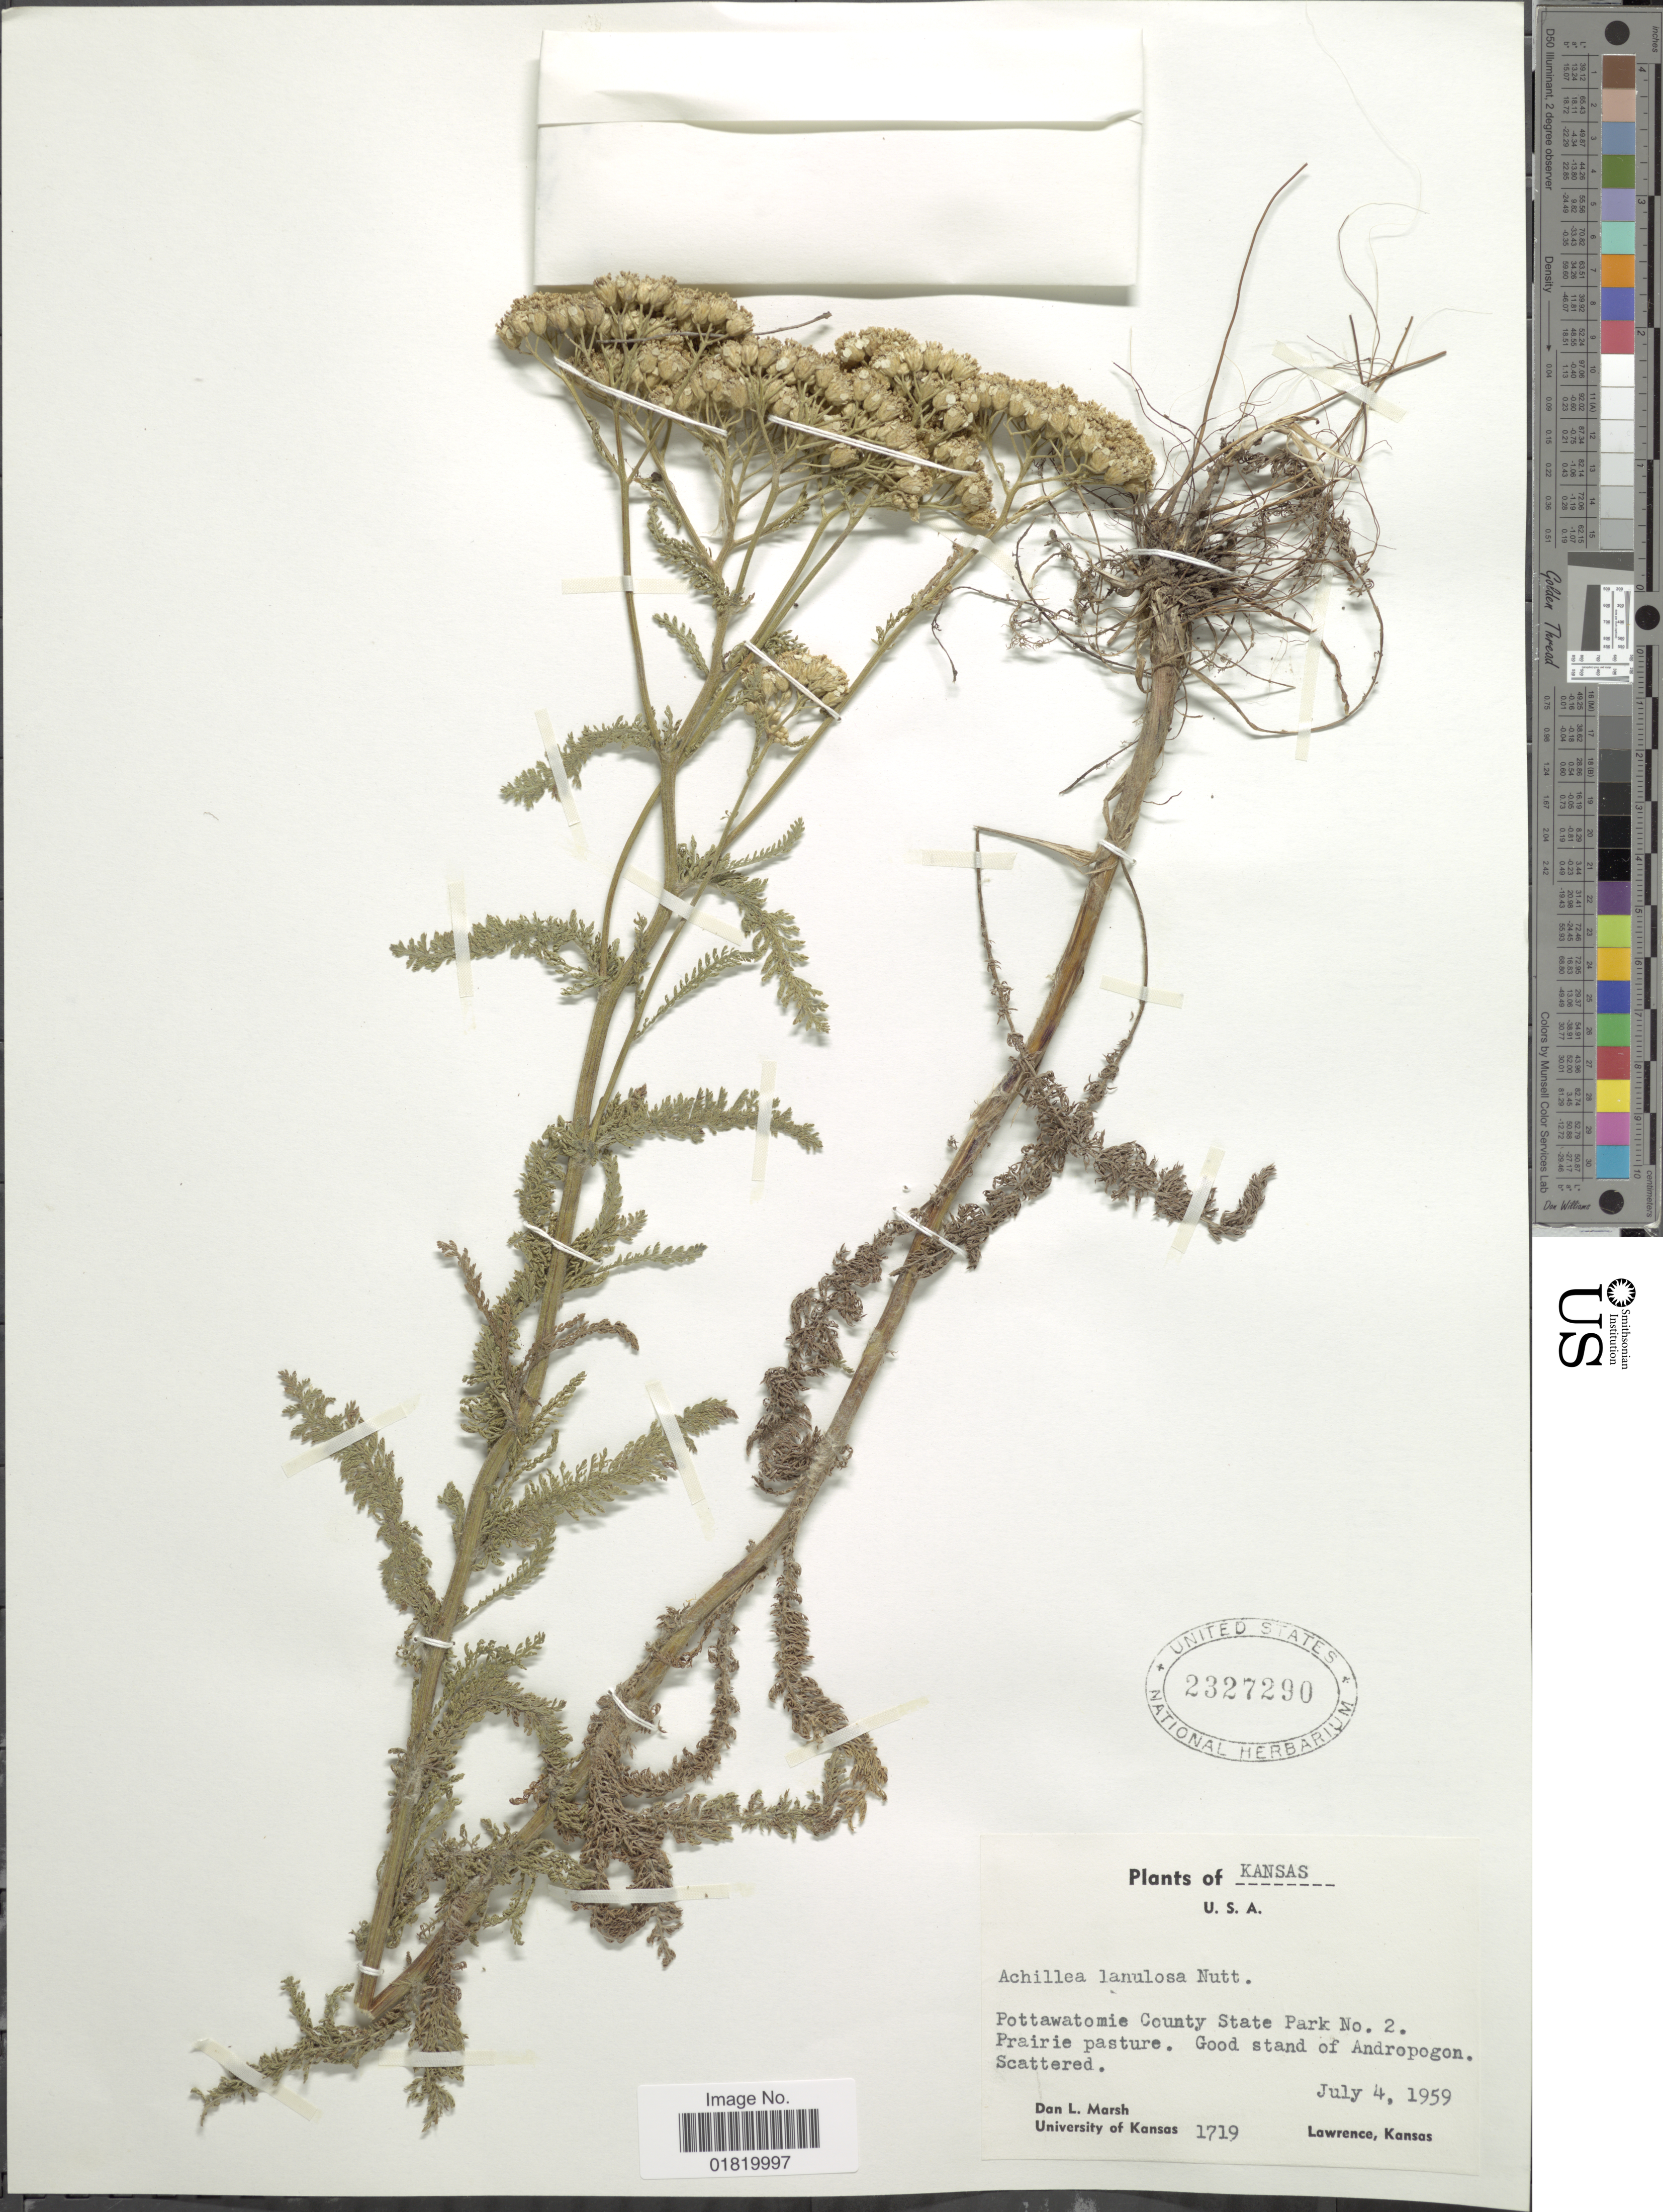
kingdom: Plantae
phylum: Tracheophyta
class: Magnoliopsida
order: Asterales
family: Asteraceae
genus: Achillea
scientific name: Achillea lanulosa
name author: Nutt.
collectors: D. L. Marsh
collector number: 1719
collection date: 1959-07-04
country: United States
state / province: Kansas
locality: Pottawatomie County State Park No. 2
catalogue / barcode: US 2327290